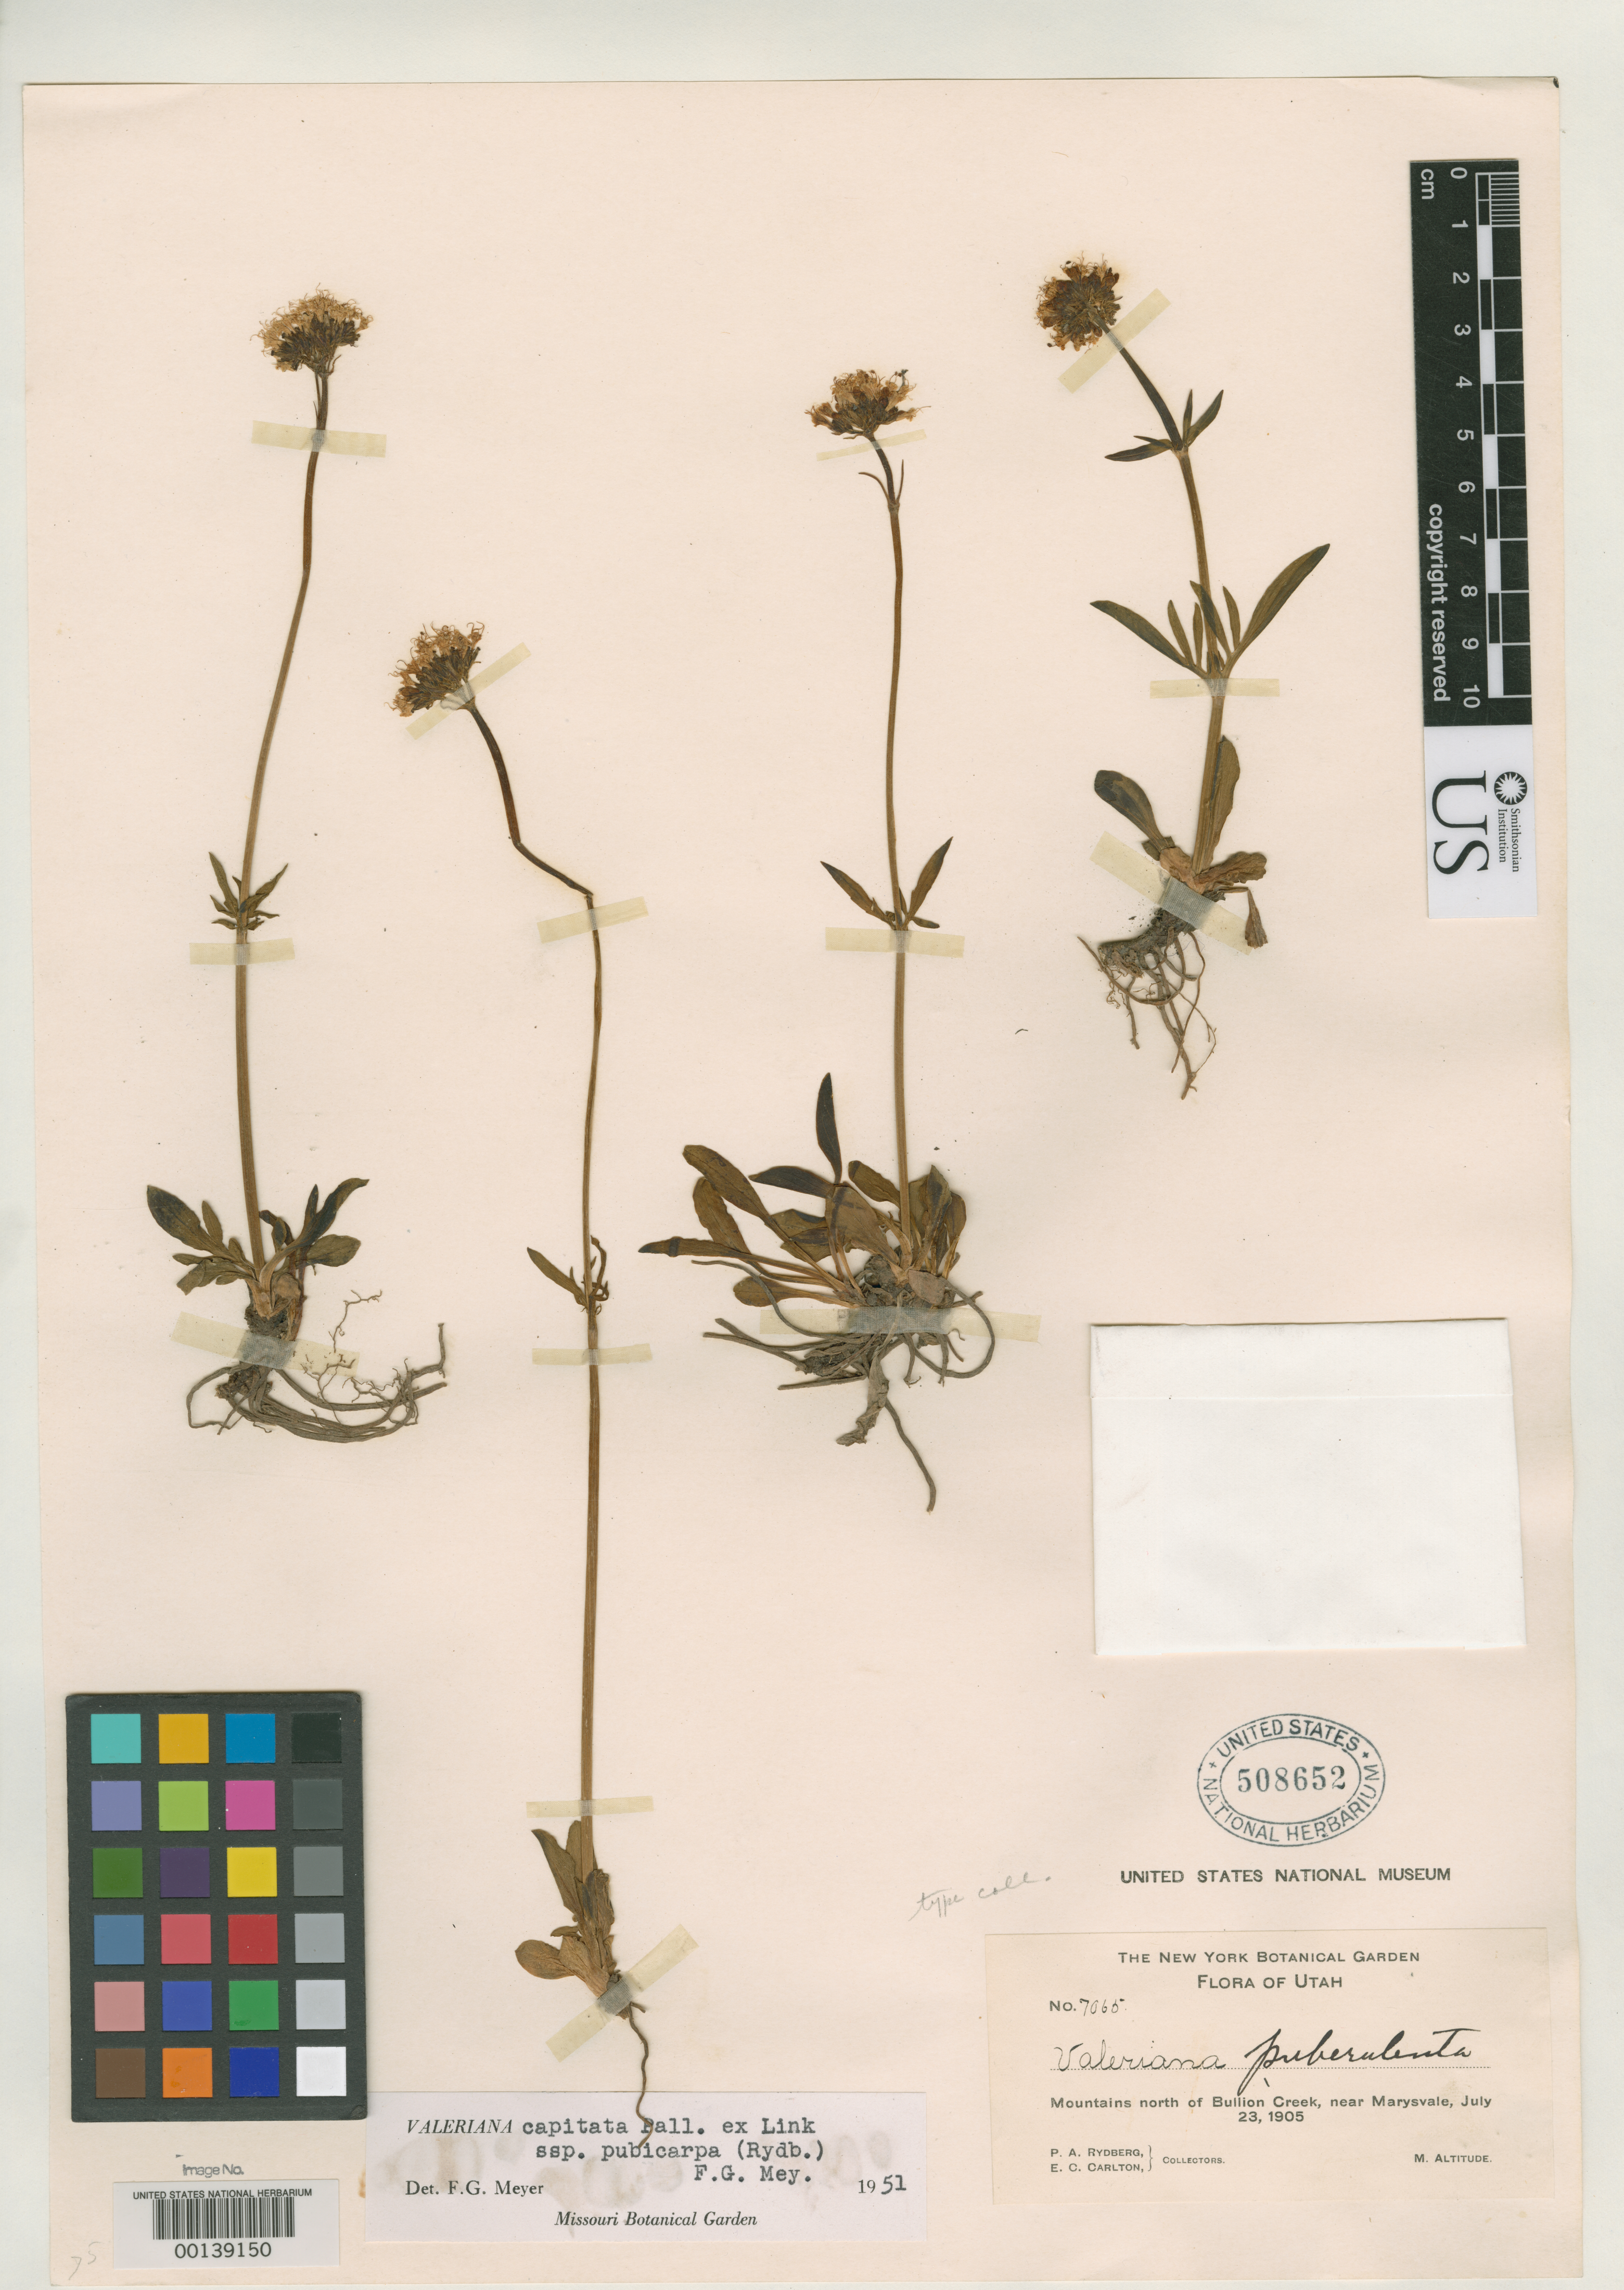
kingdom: Plantae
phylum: Tracheophyta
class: Magnoliopsida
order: Dipsacales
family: Caprifoliaceae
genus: Valeriana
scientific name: Valeriana puberulenta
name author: Rydb.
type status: Isotype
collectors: P. A. Rydberg & E. Carlton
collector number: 7065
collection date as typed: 23 Jul 1905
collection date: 1905-07-23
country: United States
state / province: Utah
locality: Mountains N of Bullion Creek, near Marysvale.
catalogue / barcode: US 508652